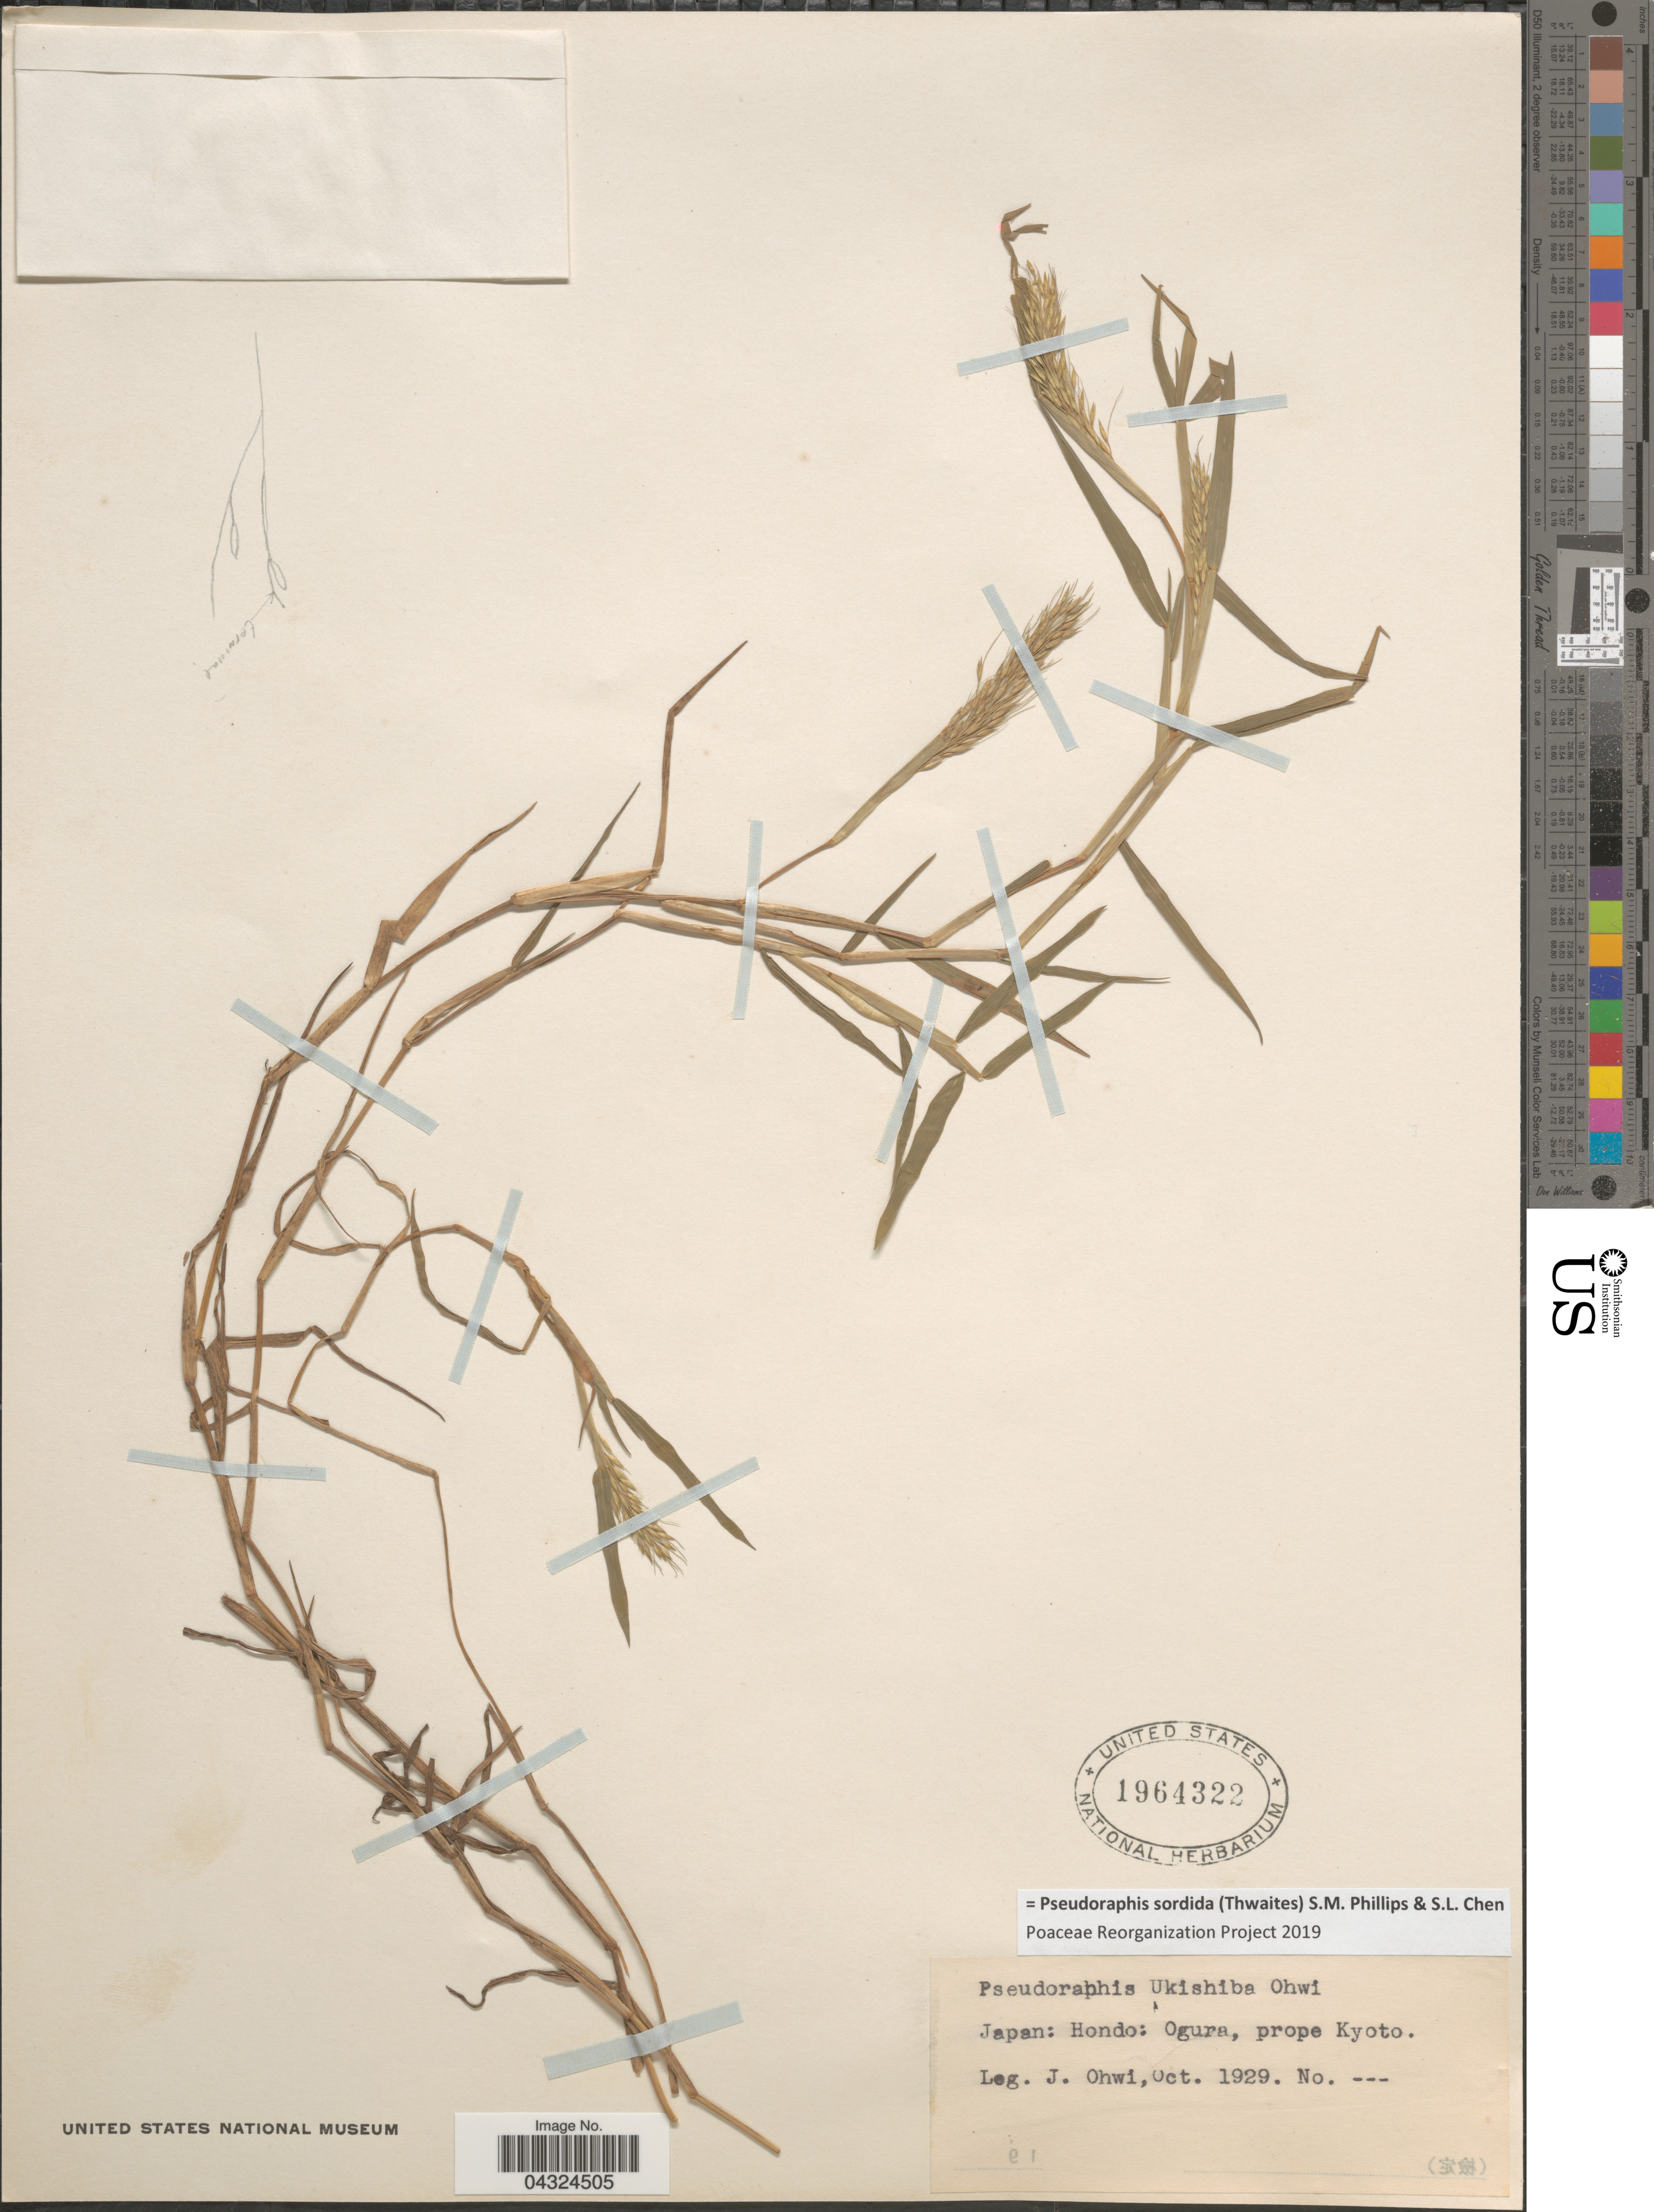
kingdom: Plantae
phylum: Tracheophyta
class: Liliopsida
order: Poales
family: Poaceae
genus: Pseudoraphis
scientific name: Pseudoraphis sordida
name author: (Thwaites) S.M. Phillips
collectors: J. Ohwi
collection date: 1929-10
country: Japan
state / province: Kyoto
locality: Hondo: Ogura, prope Kyoto.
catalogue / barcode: US 1964322